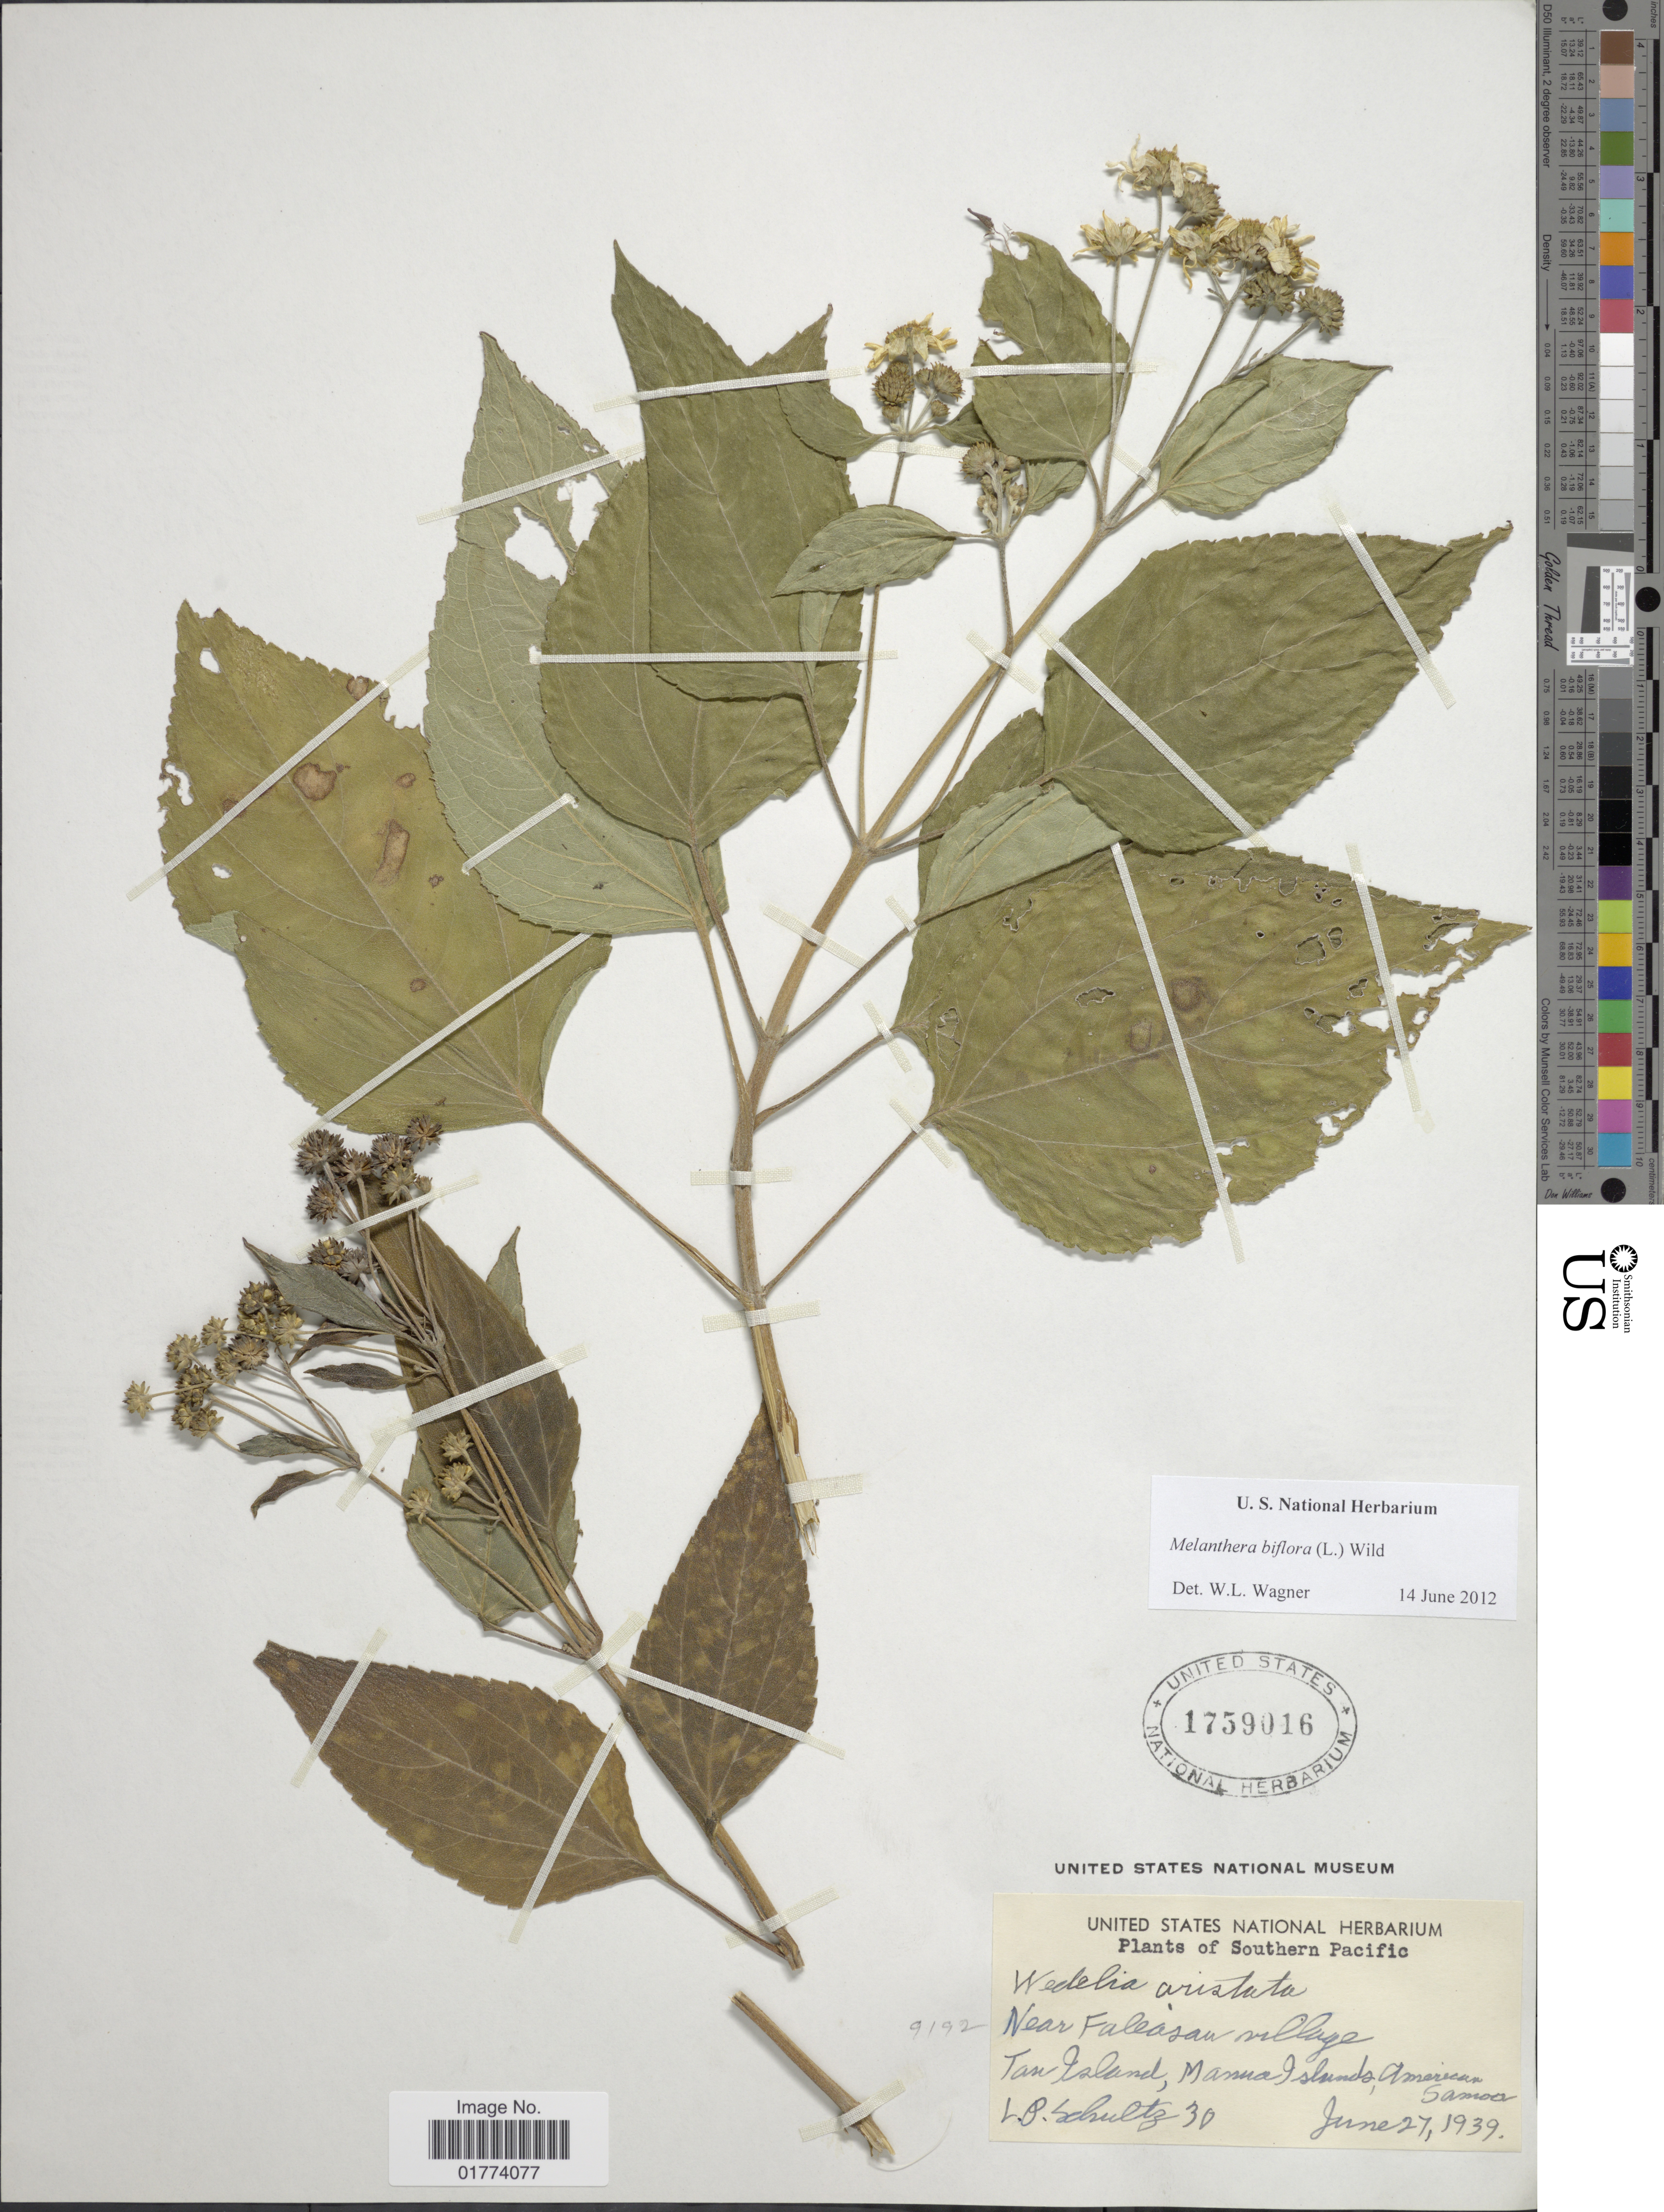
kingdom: Plantae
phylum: Tracheophyta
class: Magnoliopsida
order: Asterales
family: Asteraceae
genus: Wollastonia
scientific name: Wollastonia biflora var. biflora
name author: (L.) DC.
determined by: Wagner, W. L., (BOT), Smithsonian Institution - National Museum of Natural History (UNITED STATES)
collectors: L. P. Schultz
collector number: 30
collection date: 1939-06-27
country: American Samoa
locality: Near Faleasan village, Tan Island, Manua Islands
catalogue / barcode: US 1759016